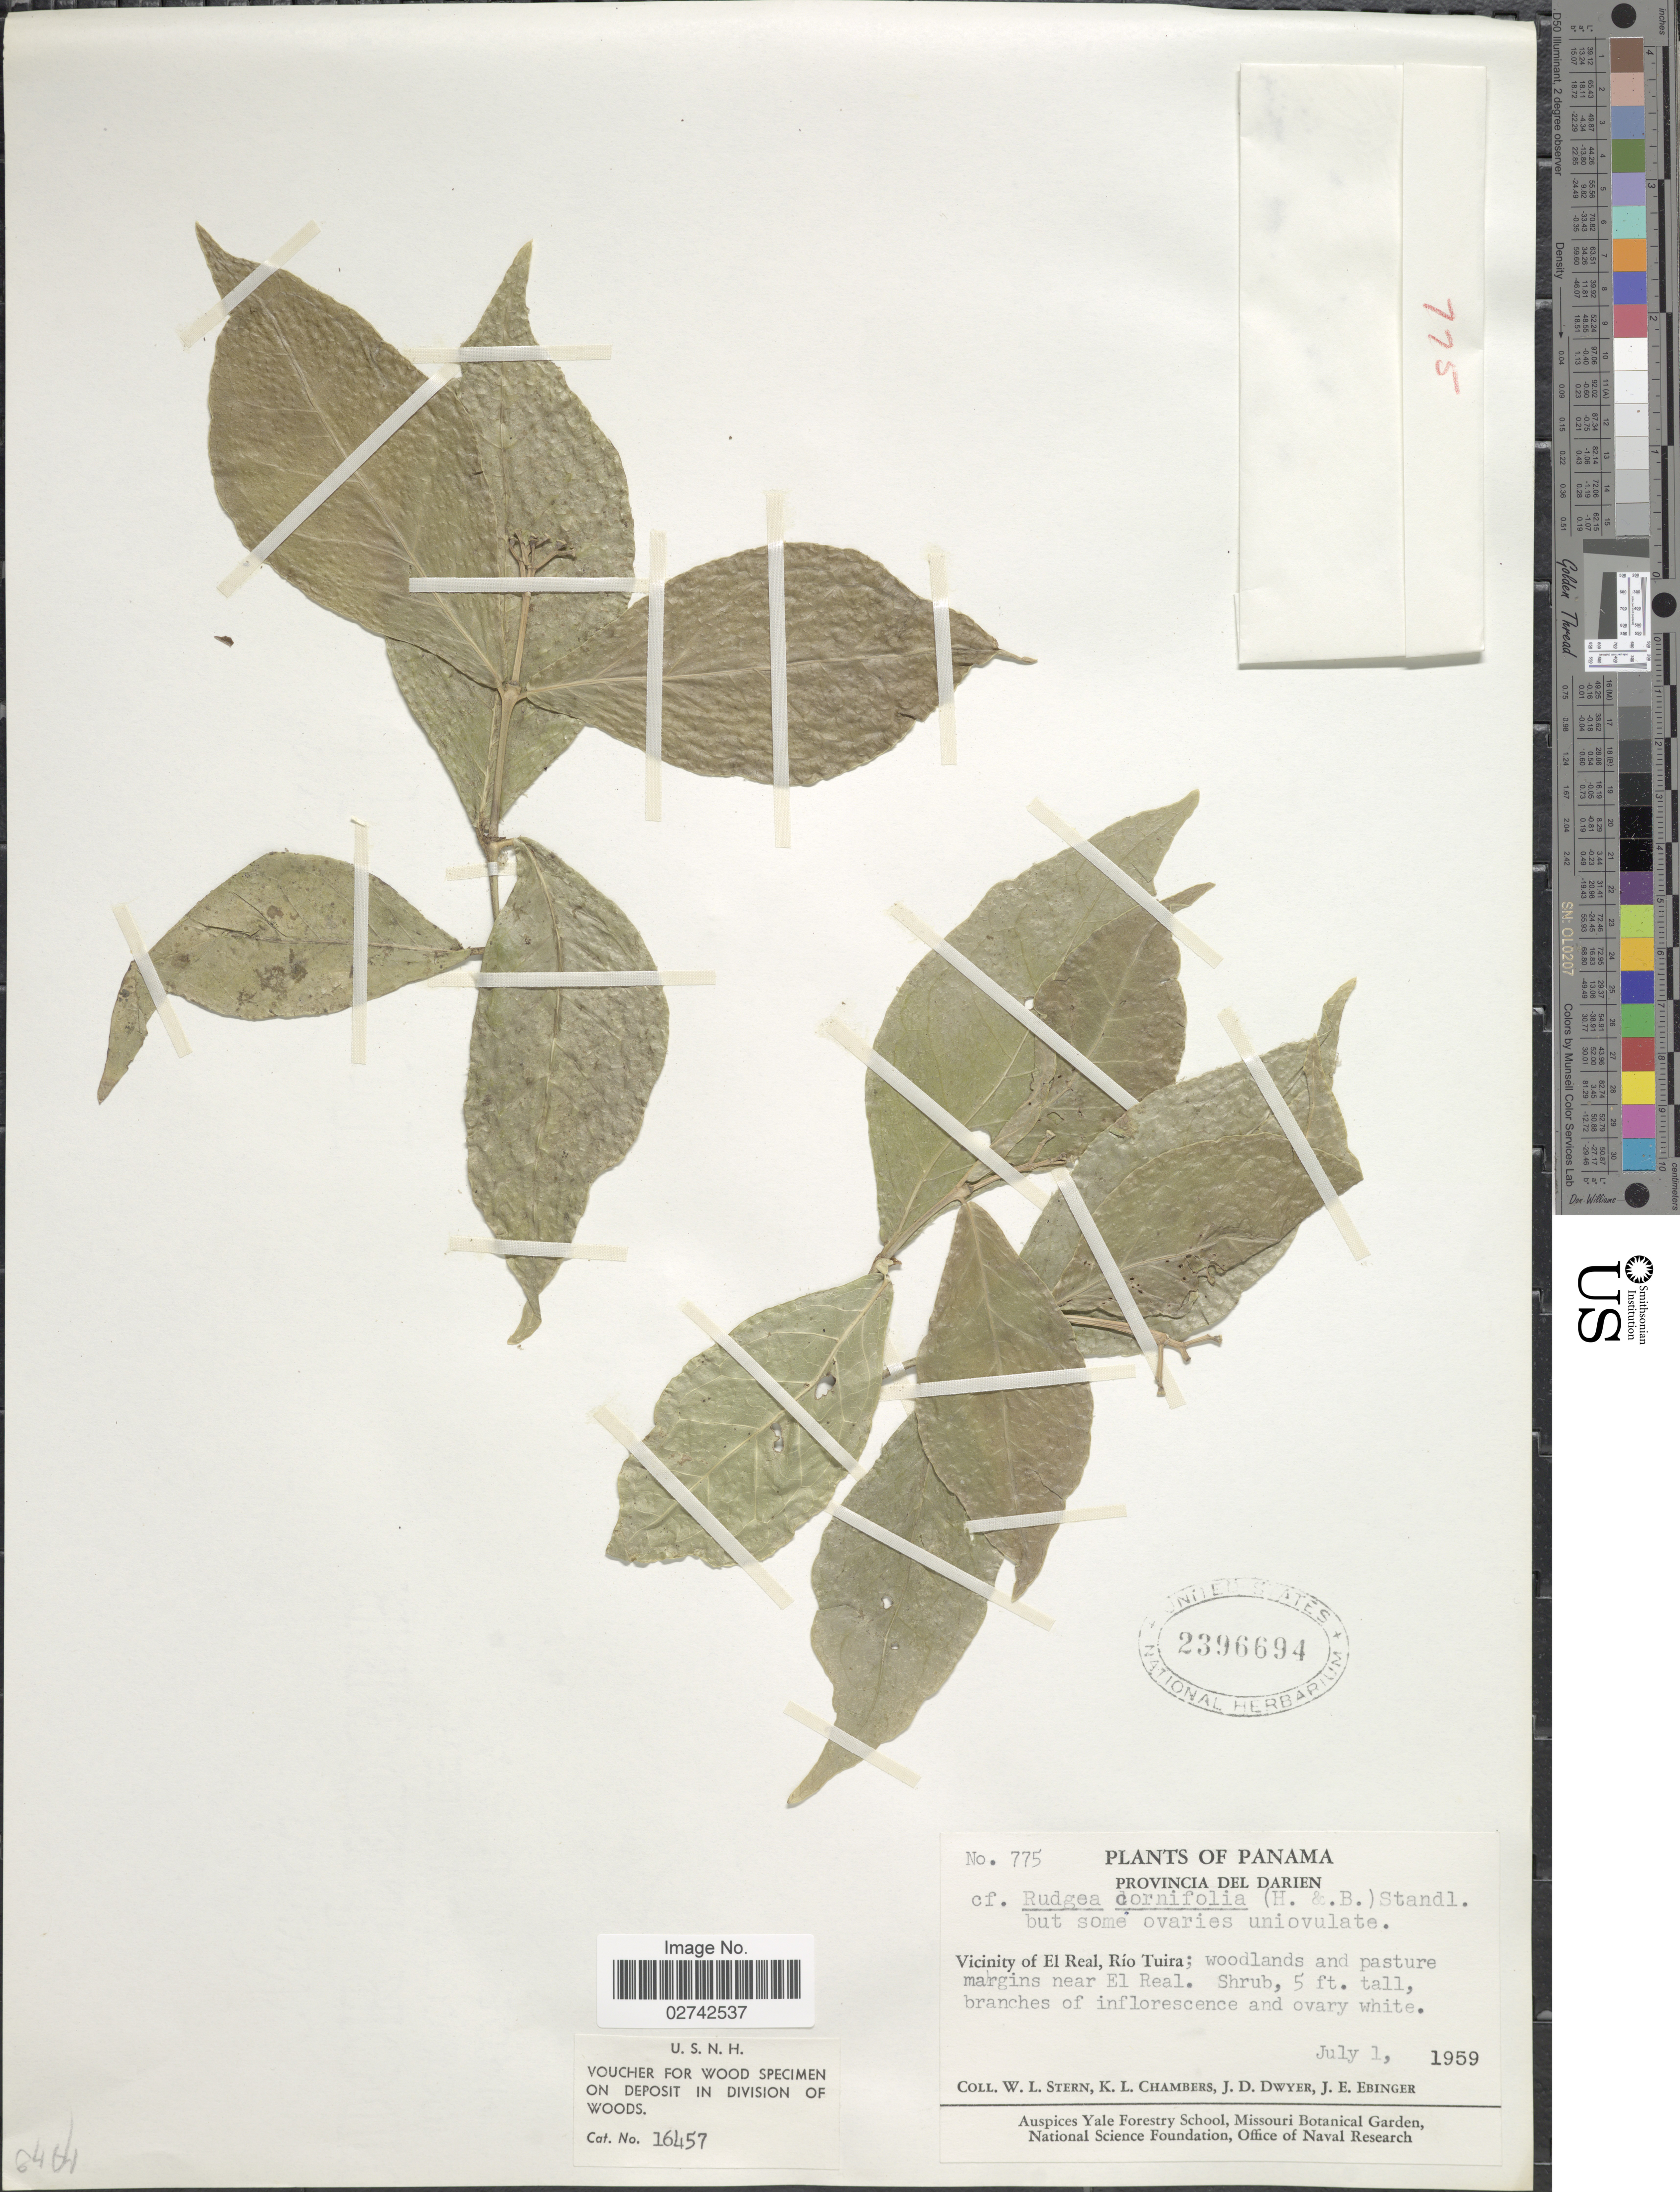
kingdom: Plantae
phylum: Tracheophyta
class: Magnoliopsida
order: Gentianales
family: Rubiaceae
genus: Rudgea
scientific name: Rudgea cornifolia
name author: (Kunth ex Roem. & Schult.) Standl.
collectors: W. L. Stern, K. Chambers, J. D. Dwyer & J. Ebinger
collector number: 775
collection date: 1959-07-01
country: Panama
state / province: Darién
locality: Provincia del Darien, Vicinity of El Real, Rio Tuira: woodlands and pasture margins near El Real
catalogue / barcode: US 2396694